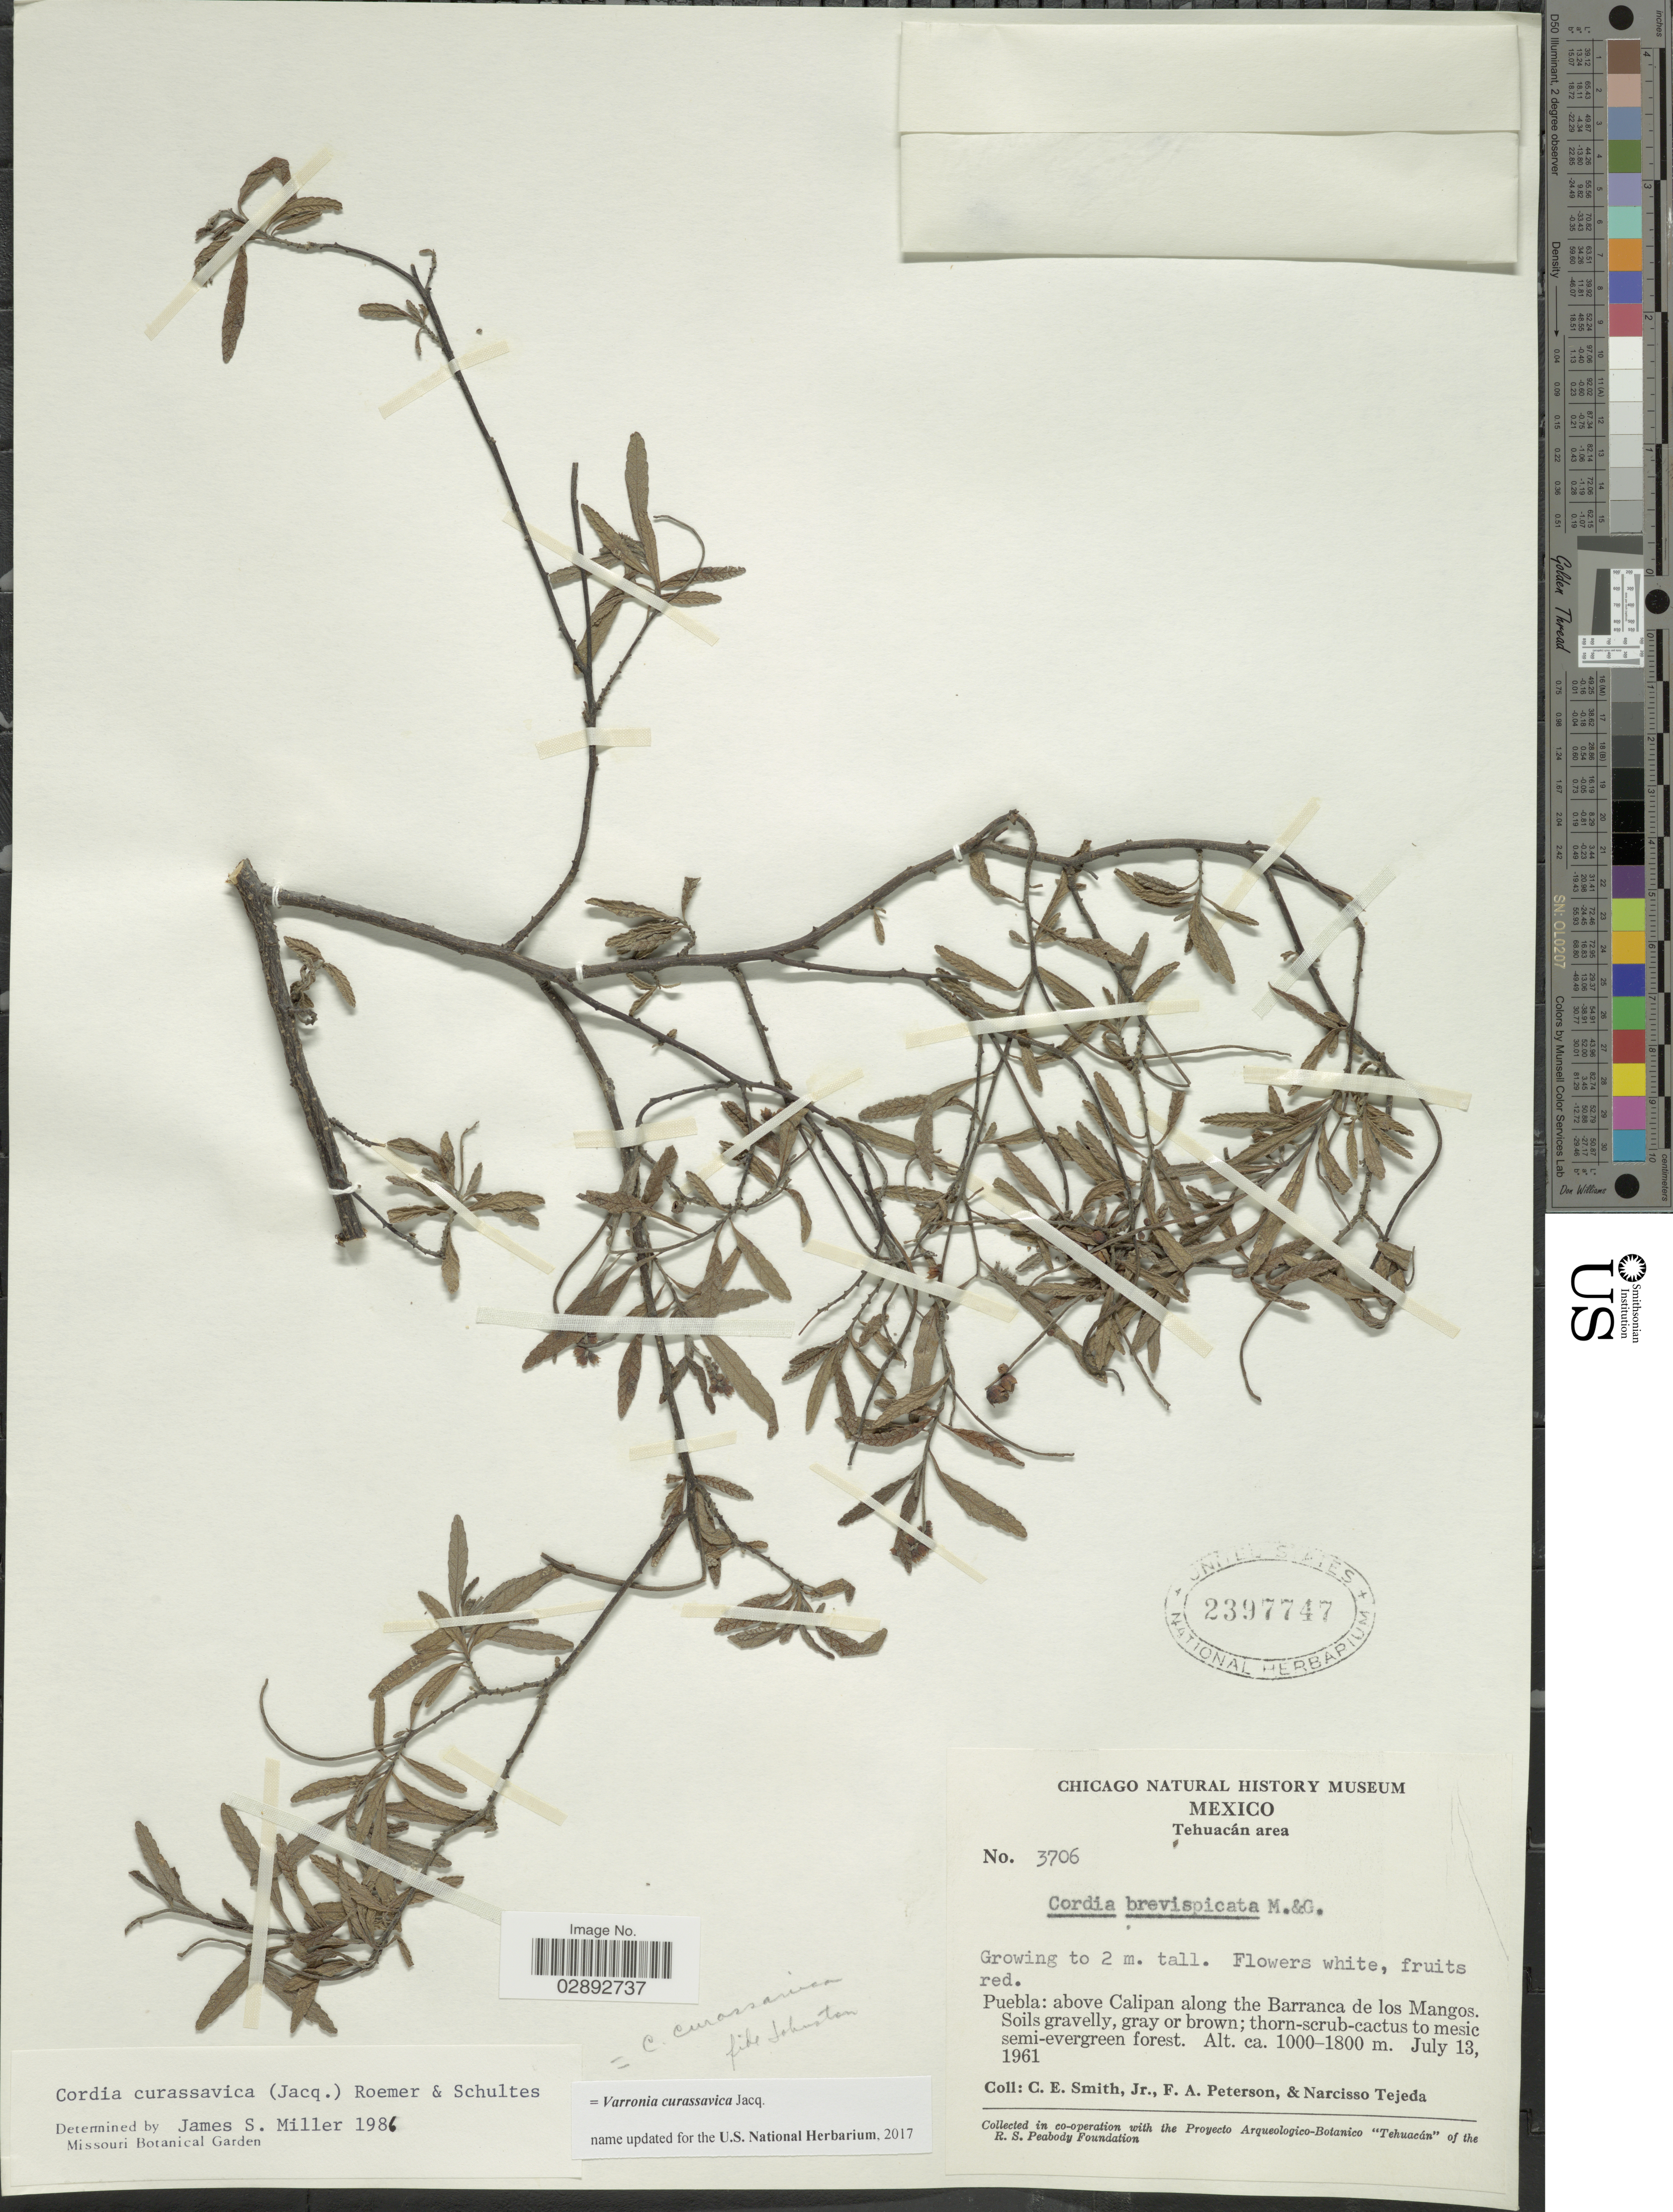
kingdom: Plantae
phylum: Tracheophyta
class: Magnoliopsida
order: Boraginales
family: Cordiaceae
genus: Varronia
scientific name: Varronia curassavica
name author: Jacq.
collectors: C. E. Smith Jr., F. A. Peterson & N. Tejeda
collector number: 3706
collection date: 1961-07-13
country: Mexico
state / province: Puebla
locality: Tehuacán area. Puebla: above Calipan along the Barranca de los Mangos.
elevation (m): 1000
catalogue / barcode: US 2397747